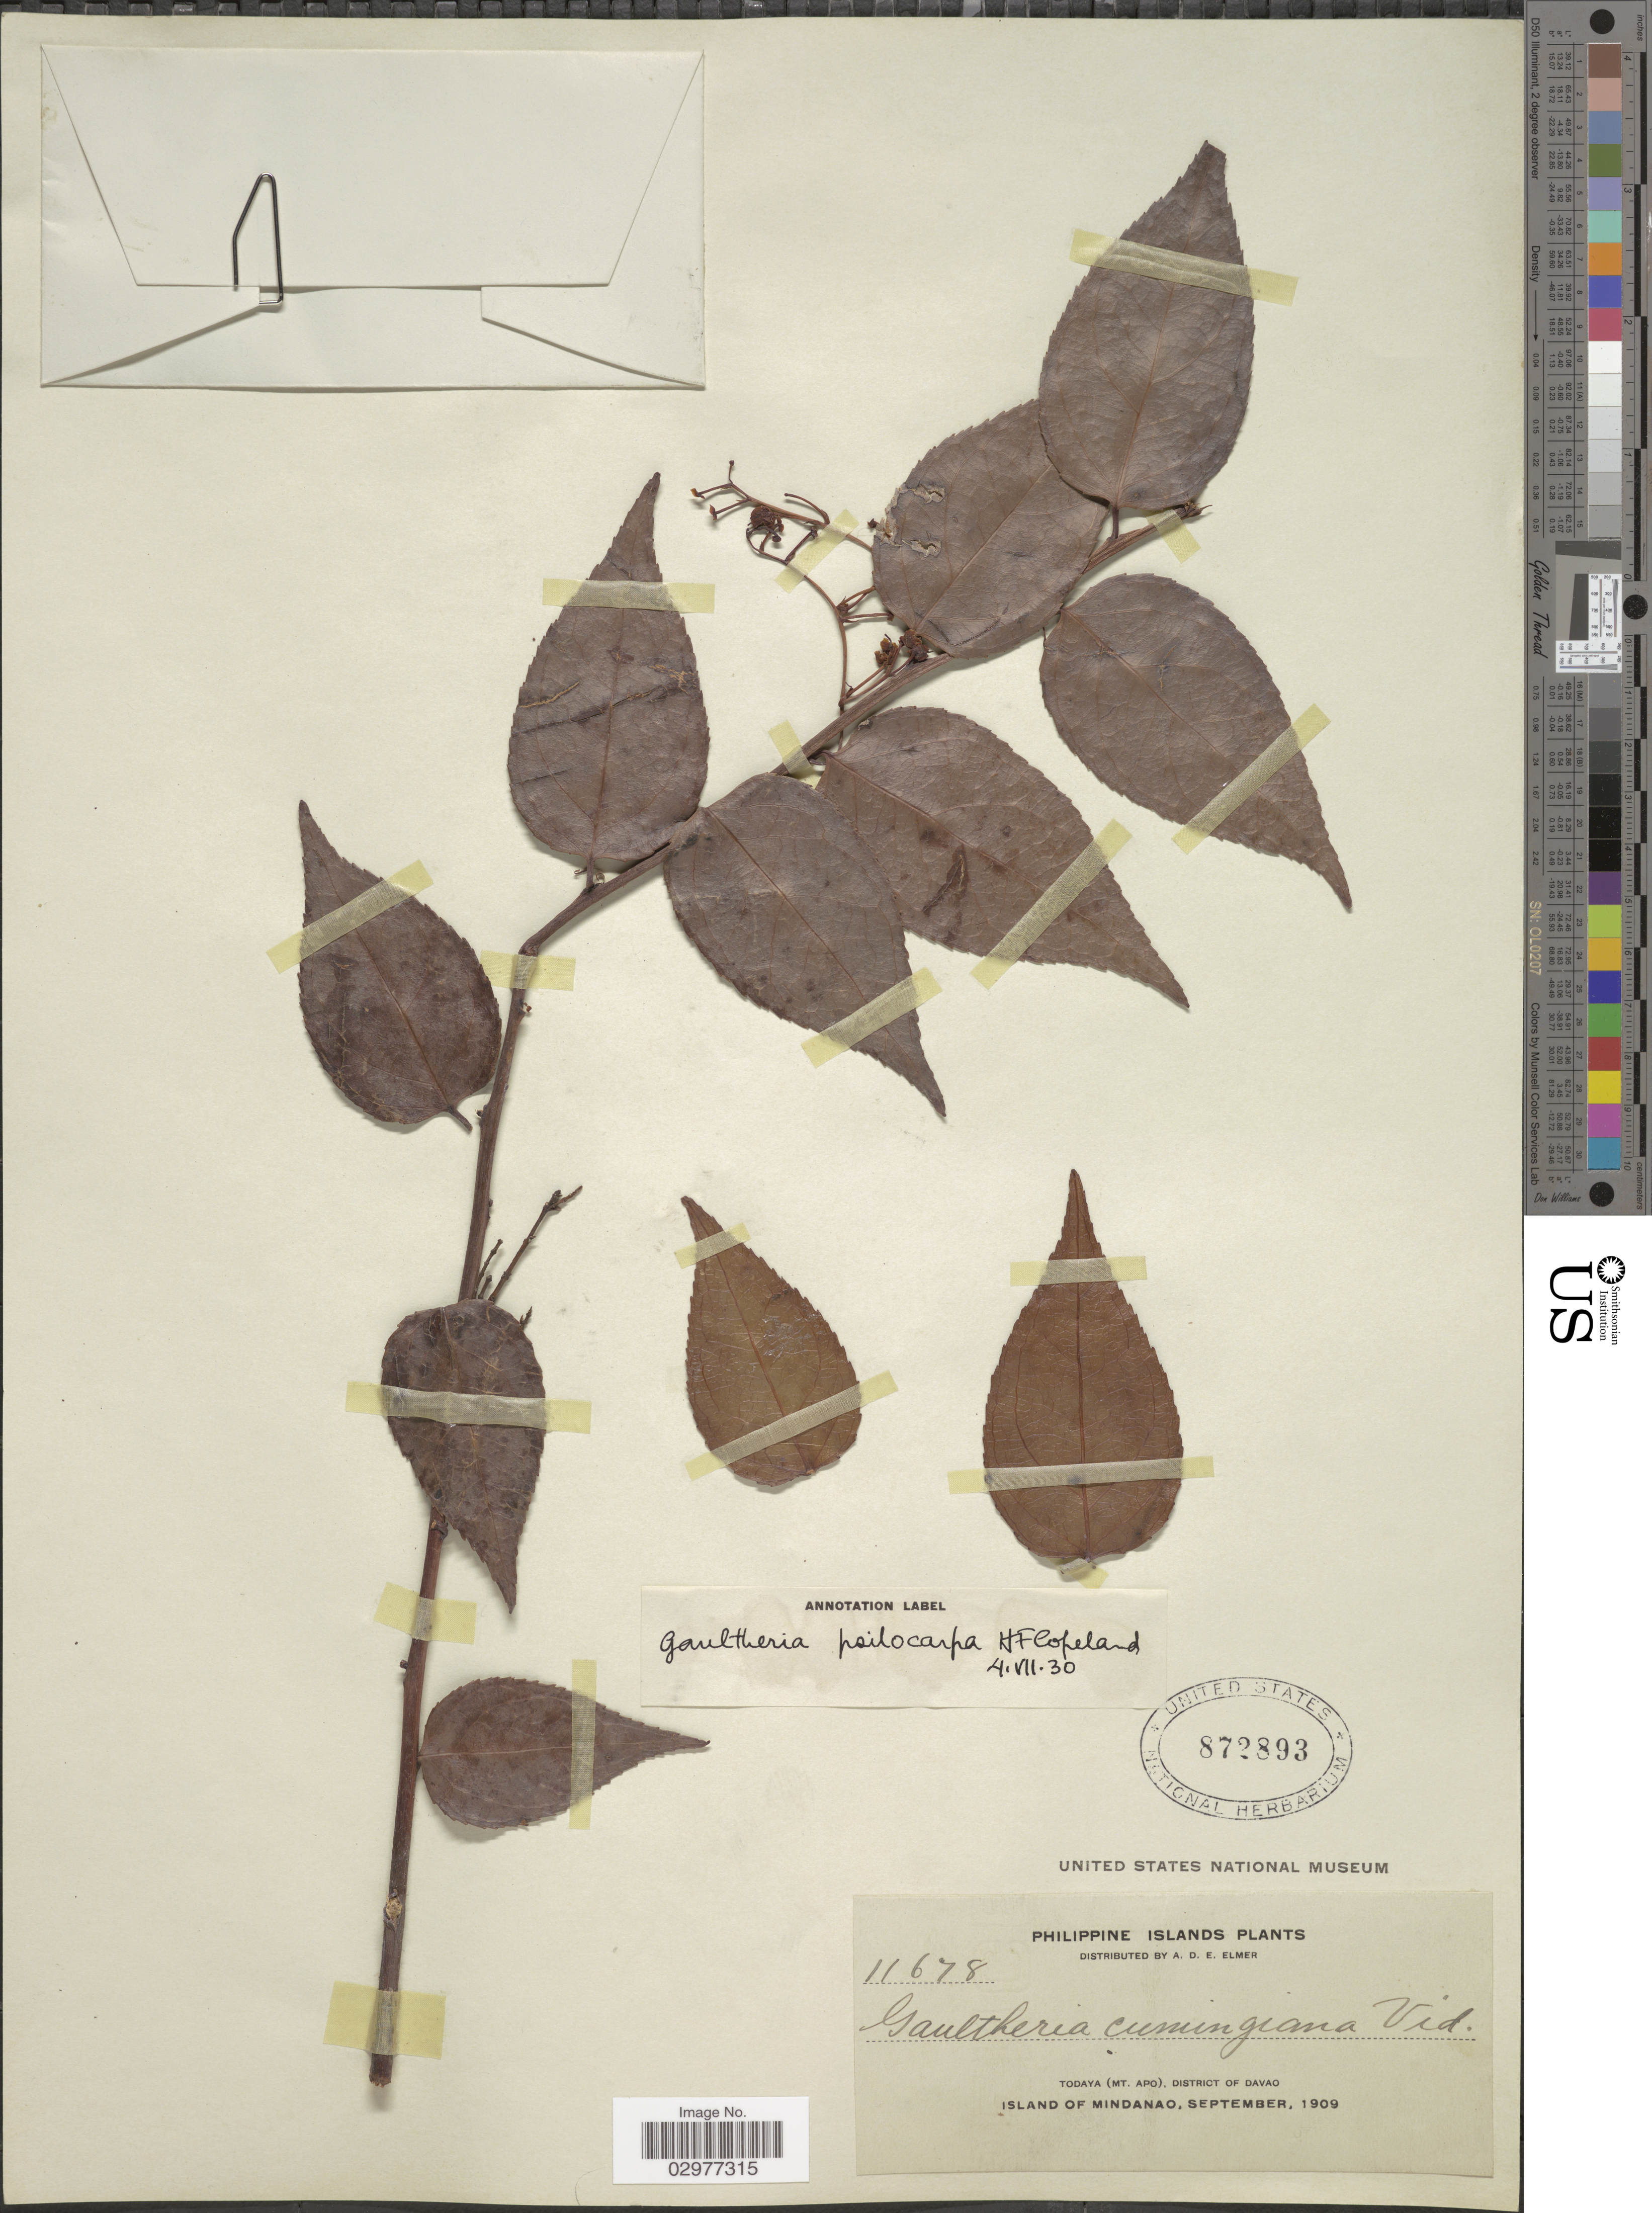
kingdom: Plantae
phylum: Tracheophyta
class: Magnoliopsida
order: Ericales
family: Ericaceae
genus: Gaultheria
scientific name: Gaultheria psilocarpa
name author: H.F. Copel.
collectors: A. D. E. Elmer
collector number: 11678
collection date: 1909-09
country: Philippines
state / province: Davao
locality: Philippine Islands. Todaya (Mt. Apo), District of Davao. Island of Mindanao.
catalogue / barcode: US 872893